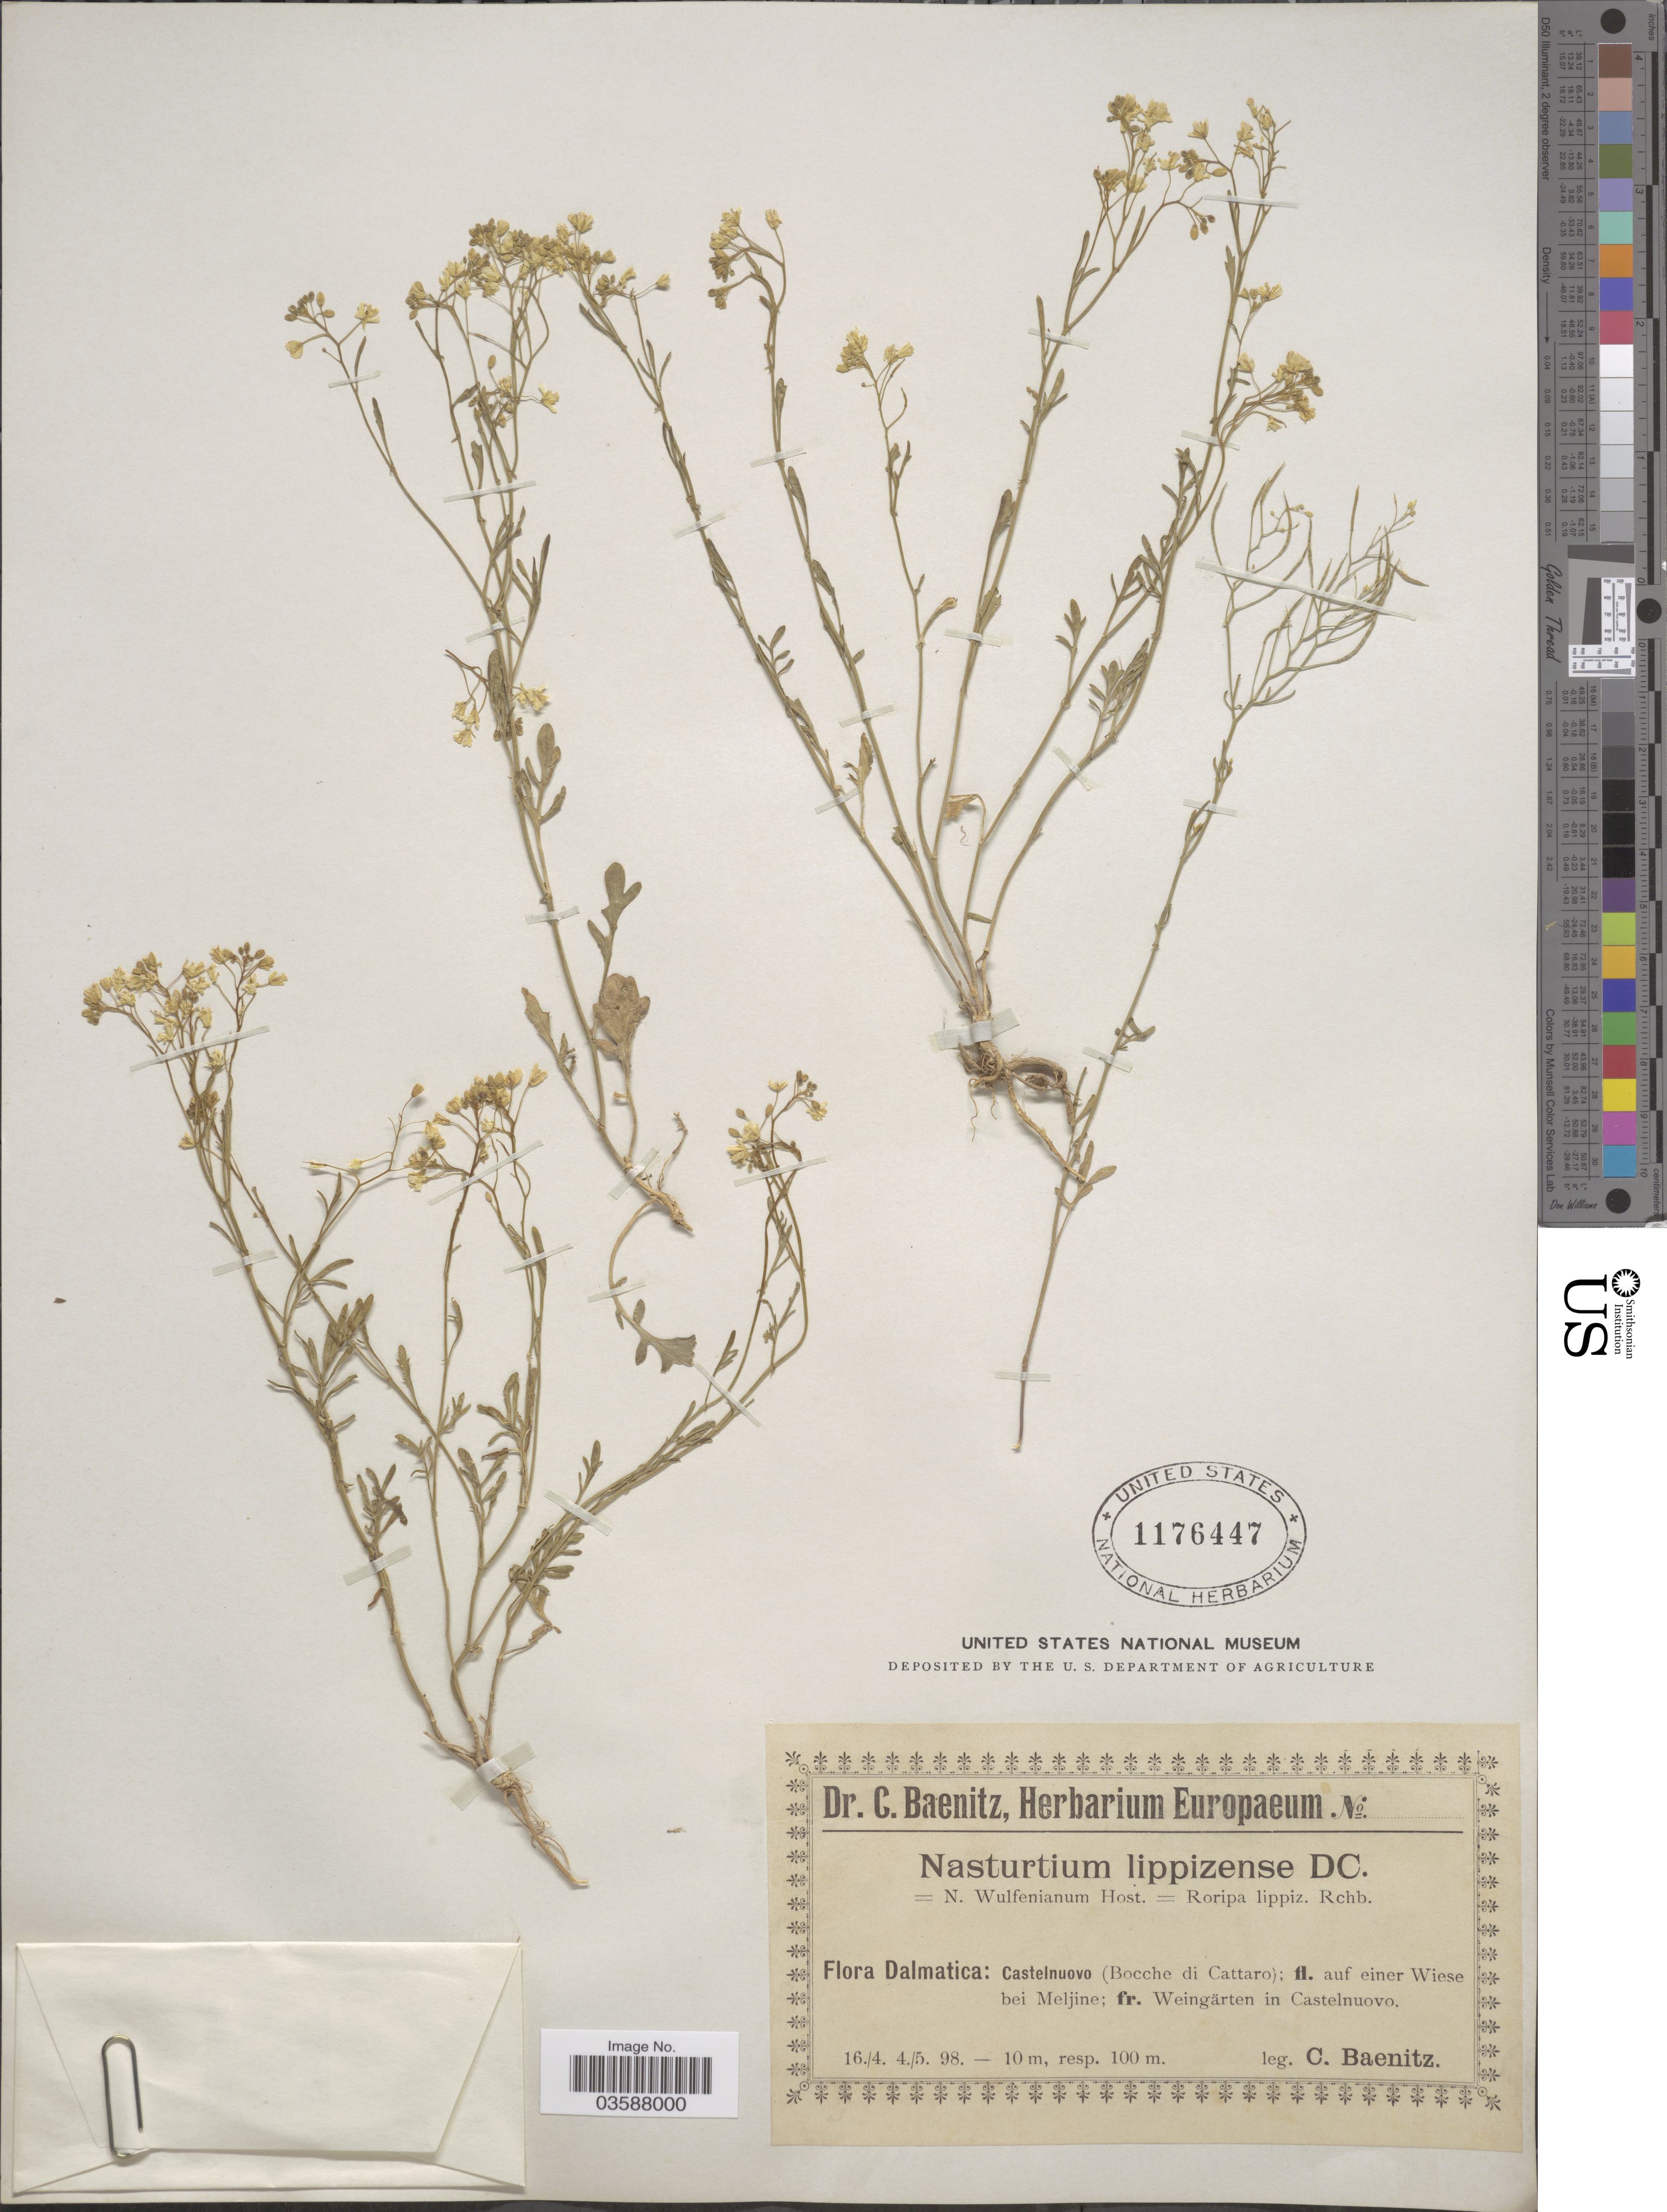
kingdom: Plantae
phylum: Tracheophyta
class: Magnoliopsida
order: Brassicales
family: Brassicaceae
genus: Rorippa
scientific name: Rorippa lippizensis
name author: (Wulfen) Rchb.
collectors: C. G. Baenitz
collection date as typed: Transcribed d/m/y: 16/4/98 to 4/5/98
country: Montenegro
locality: Dalmatica: Castelnuovo (Bocche di Cattaro); fl. auf einer Wiese bei Meljine; fr. Weingärten in Castelnuovo.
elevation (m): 10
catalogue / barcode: US 1176447